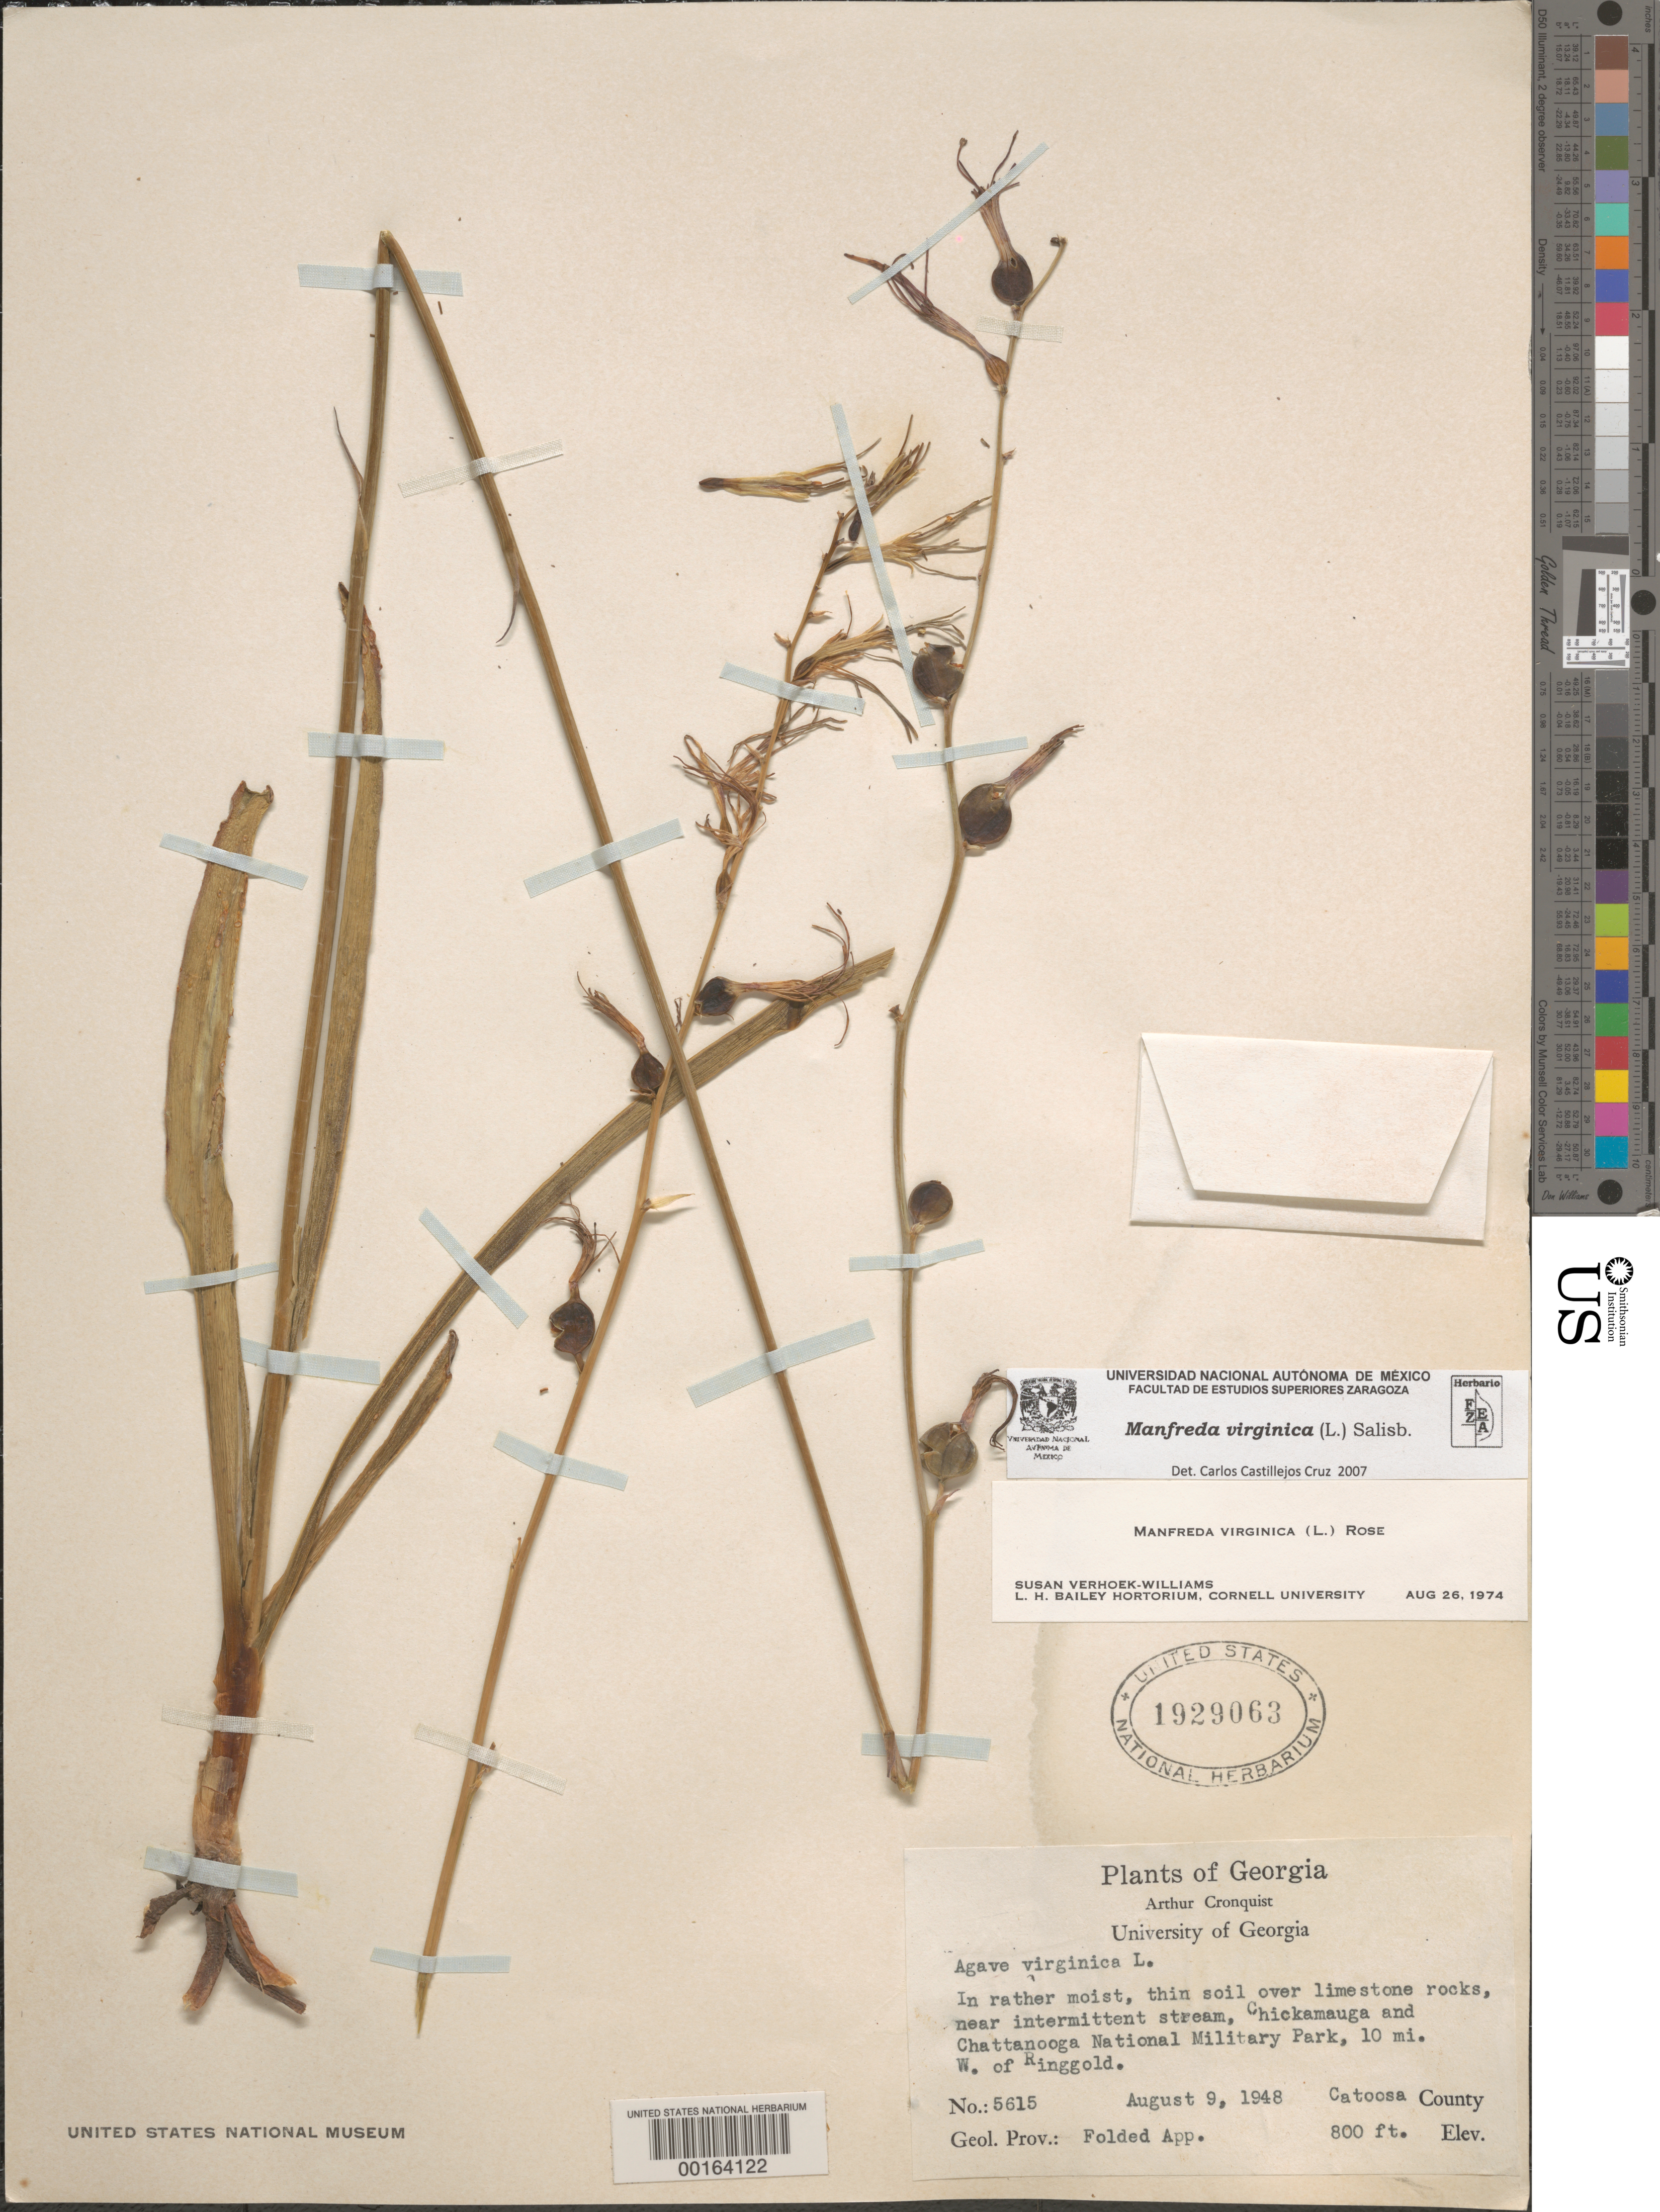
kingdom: Plantae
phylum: Tracheophyta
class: Liliopsida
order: Asparagales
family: Asparagaceae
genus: Manfreda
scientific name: Manfreda virginica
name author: (L.) Salisb. ex Rose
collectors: A. J. Cronquist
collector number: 5615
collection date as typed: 06 Aug 1948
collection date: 1948-08-06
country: United States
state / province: Georgia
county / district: Catoosa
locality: Chickamauga and chattanooga national military park, 10 mi w of ringgold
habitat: In rather moist, thin soil over limestone rocks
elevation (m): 244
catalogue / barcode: US 1929063